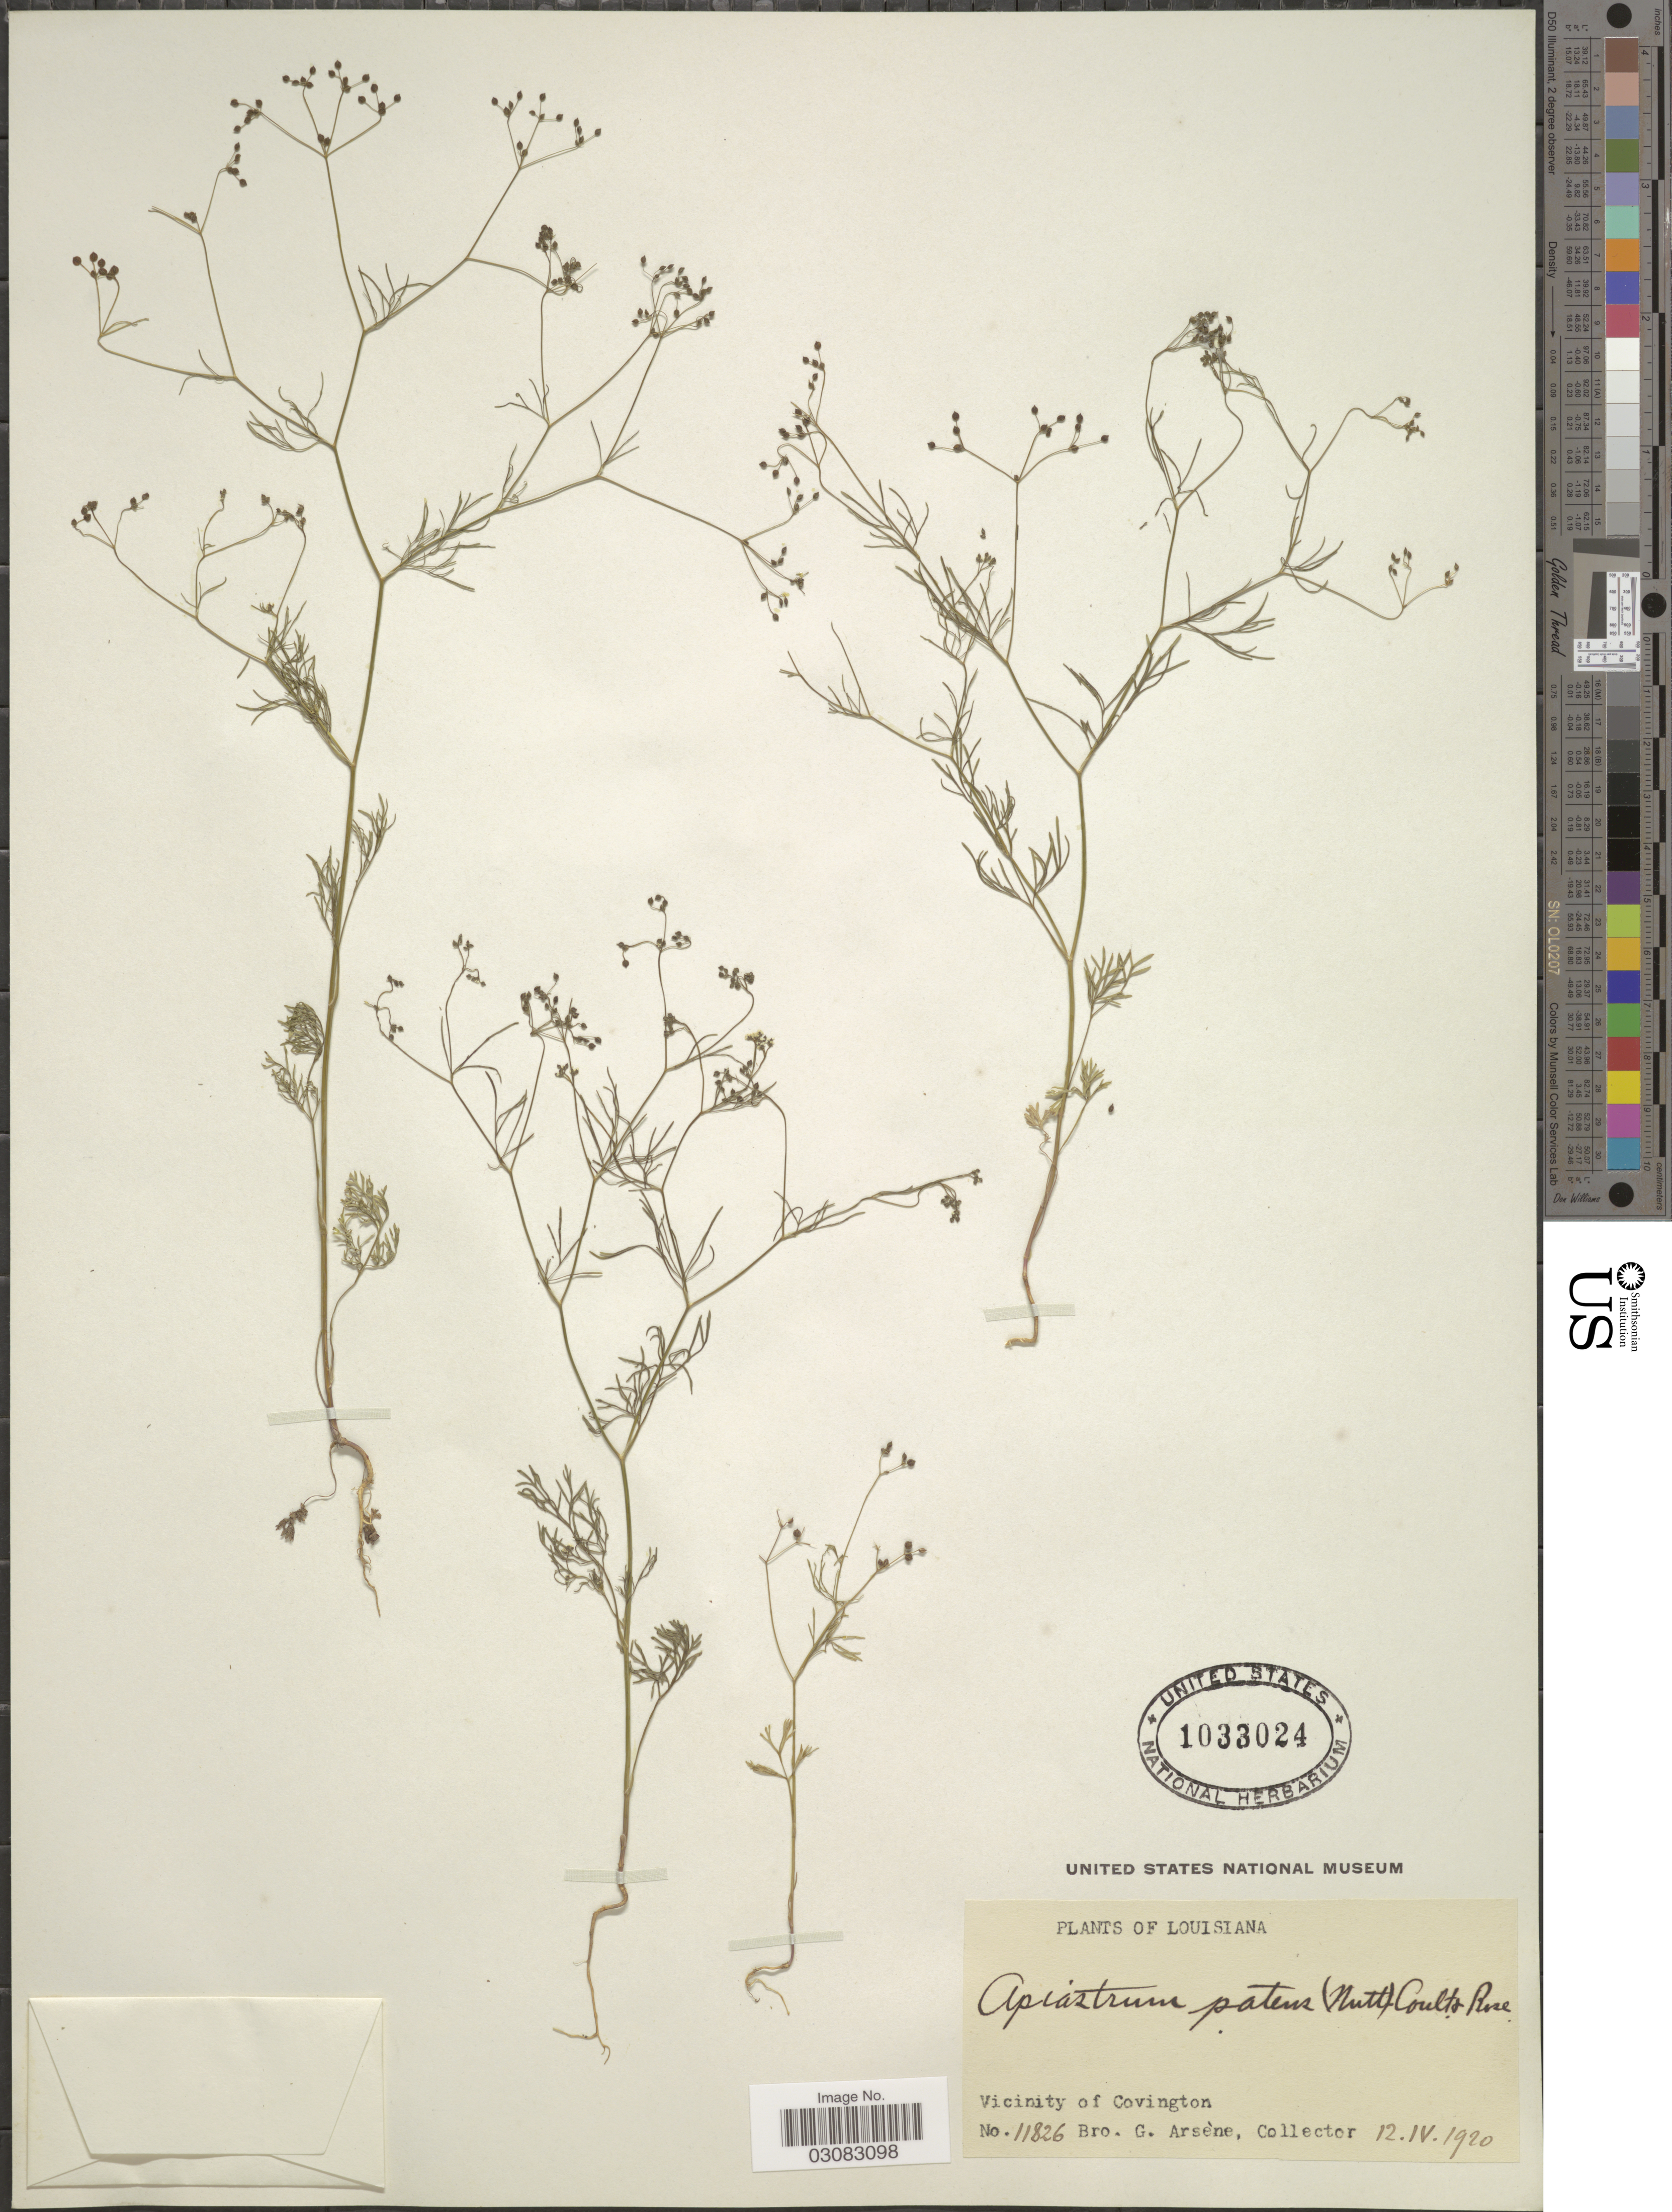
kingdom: Plantae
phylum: Tracheophyta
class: Magnoliopsida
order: Apiales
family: Apiaceae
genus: Spermolepis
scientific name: Spermolepis patens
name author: (Nutt. ex DC.) B.L. Rob.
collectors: Bro. G. Arsène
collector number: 11826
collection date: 1920-04-12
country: United States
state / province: Louisiana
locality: Vicinity of Covington.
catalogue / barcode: US 1033024